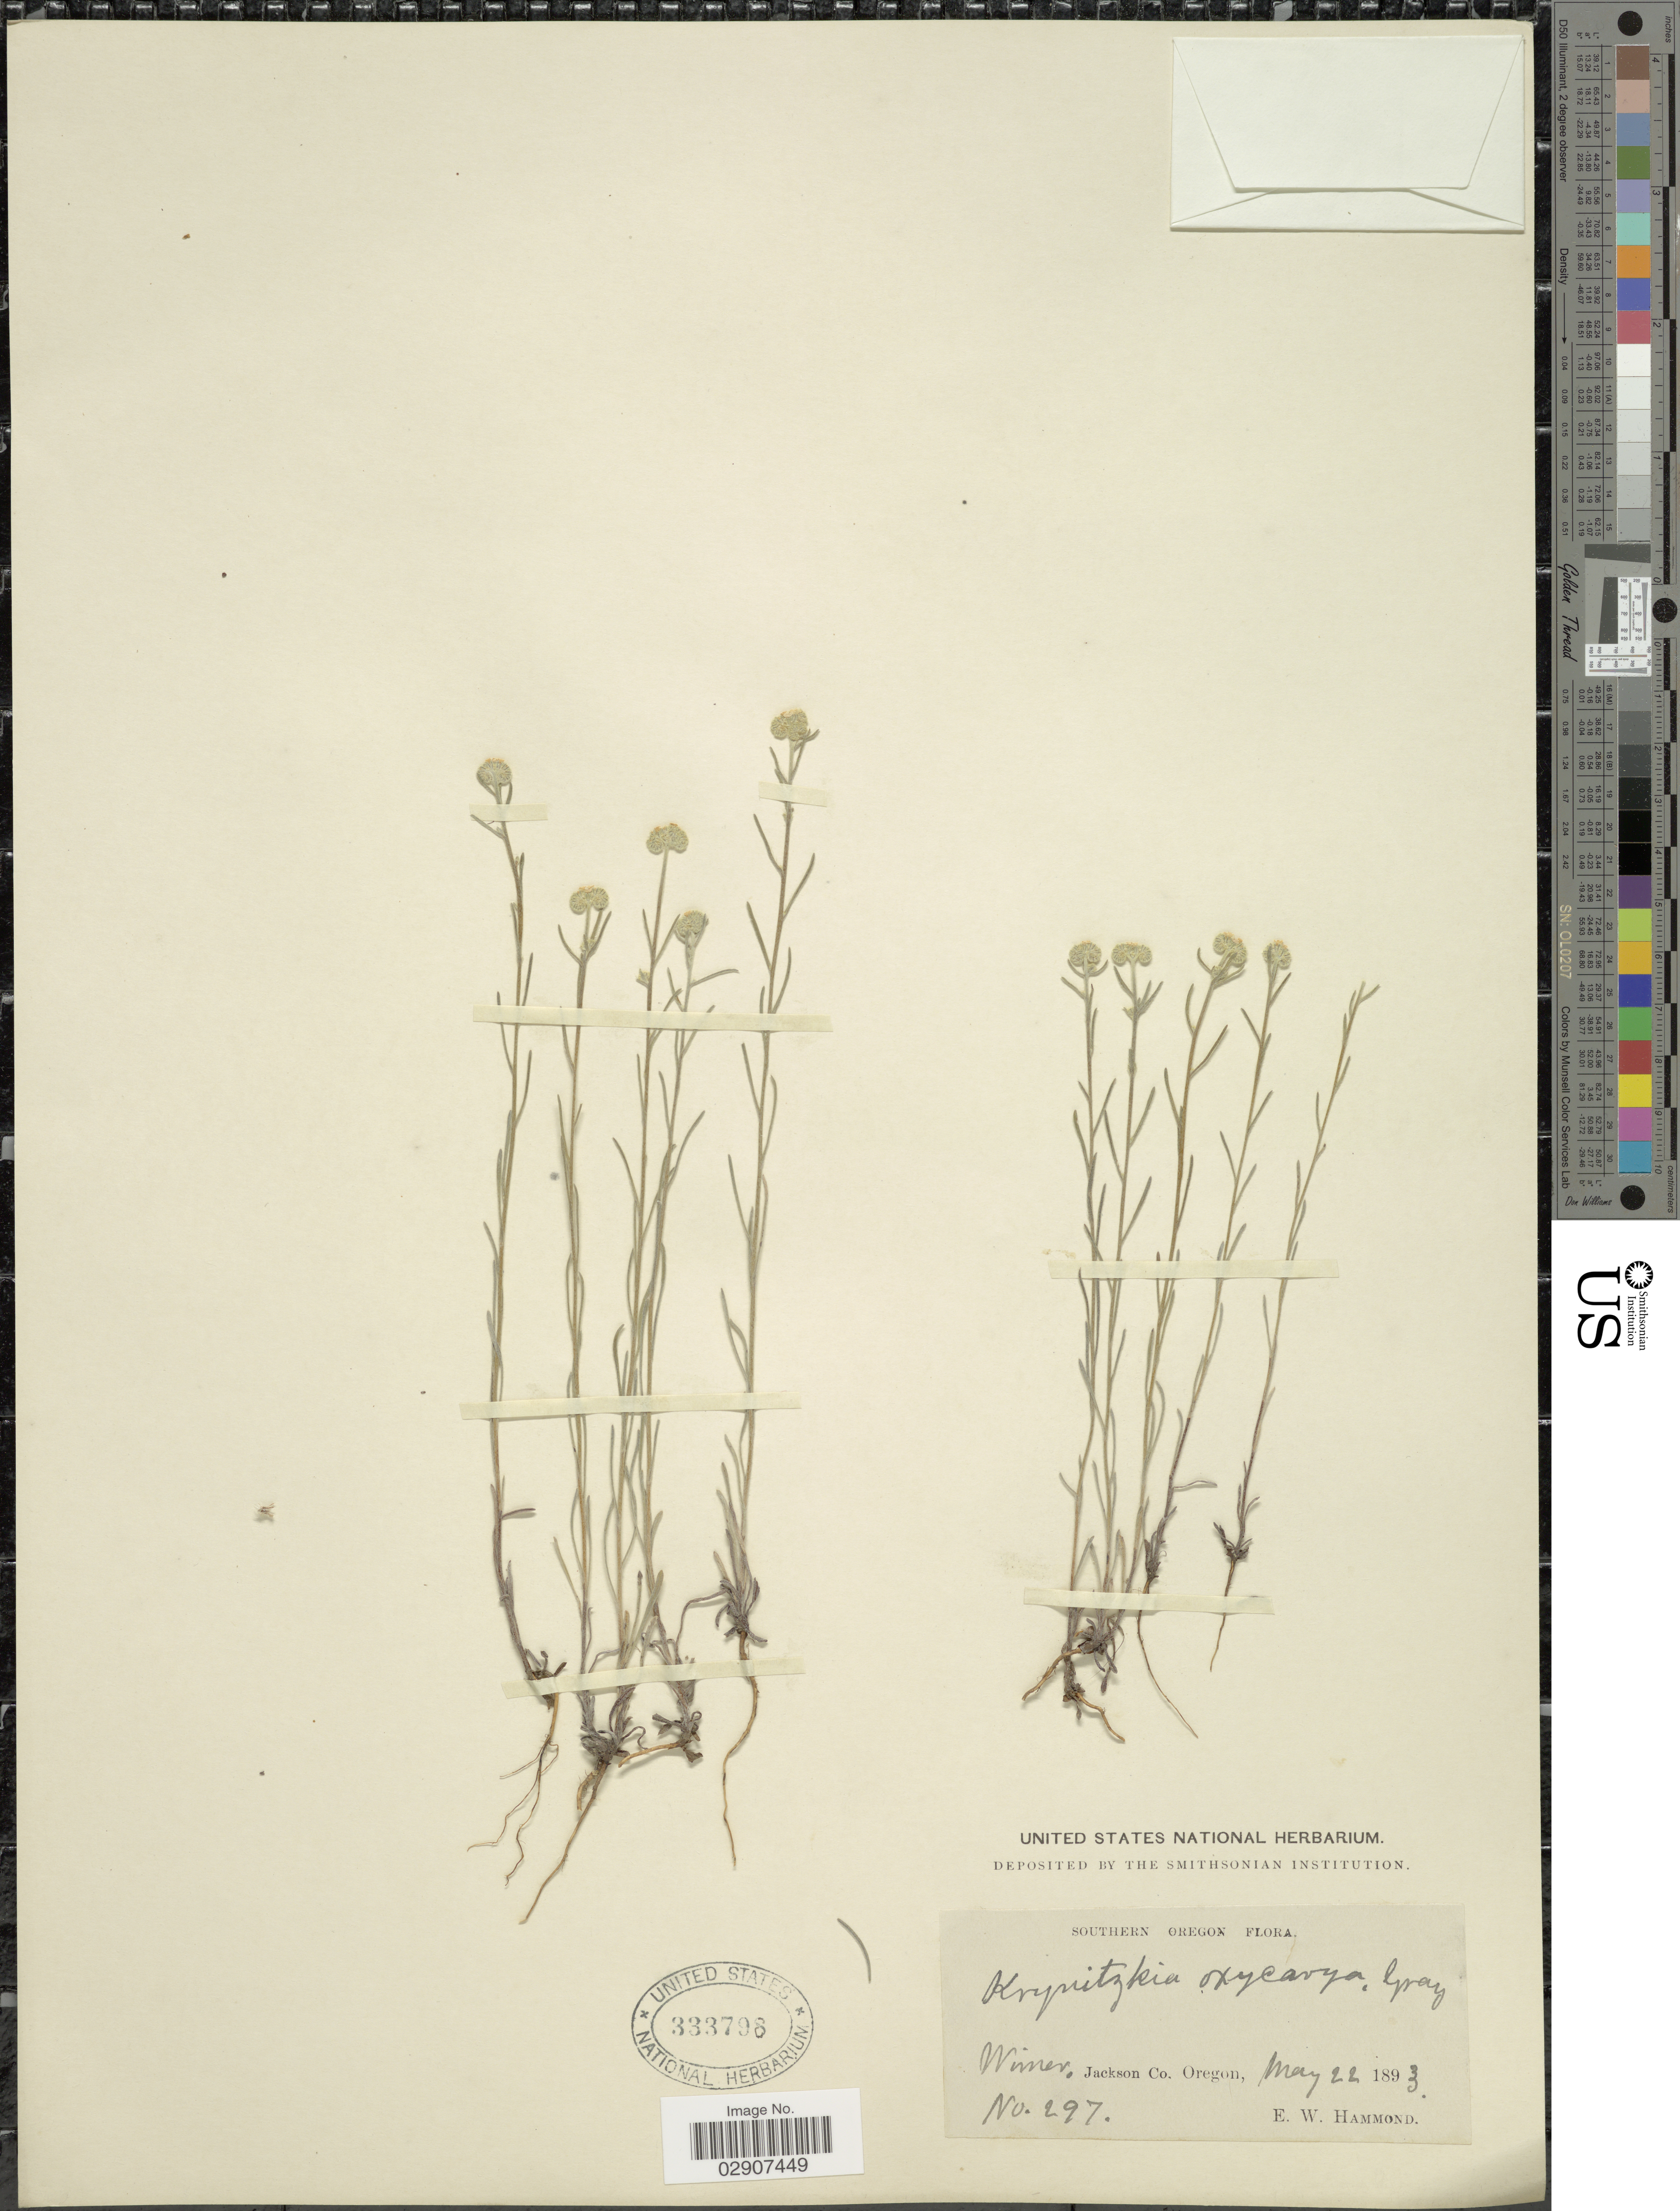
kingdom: Plantae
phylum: Tracheophyta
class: Magnoliopsida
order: Boraginales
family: Boraginaceae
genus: Cryptantha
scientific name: Cryptantha flaccida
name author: (Douglas ex Lehm.) Greene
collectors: E. Hammond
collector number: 297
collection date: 1893-05-22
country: United States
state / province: Oregon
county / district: Jackson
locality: Southern Oregon, Wimer, Jackson Co., Oregon.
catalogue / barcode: US 333798